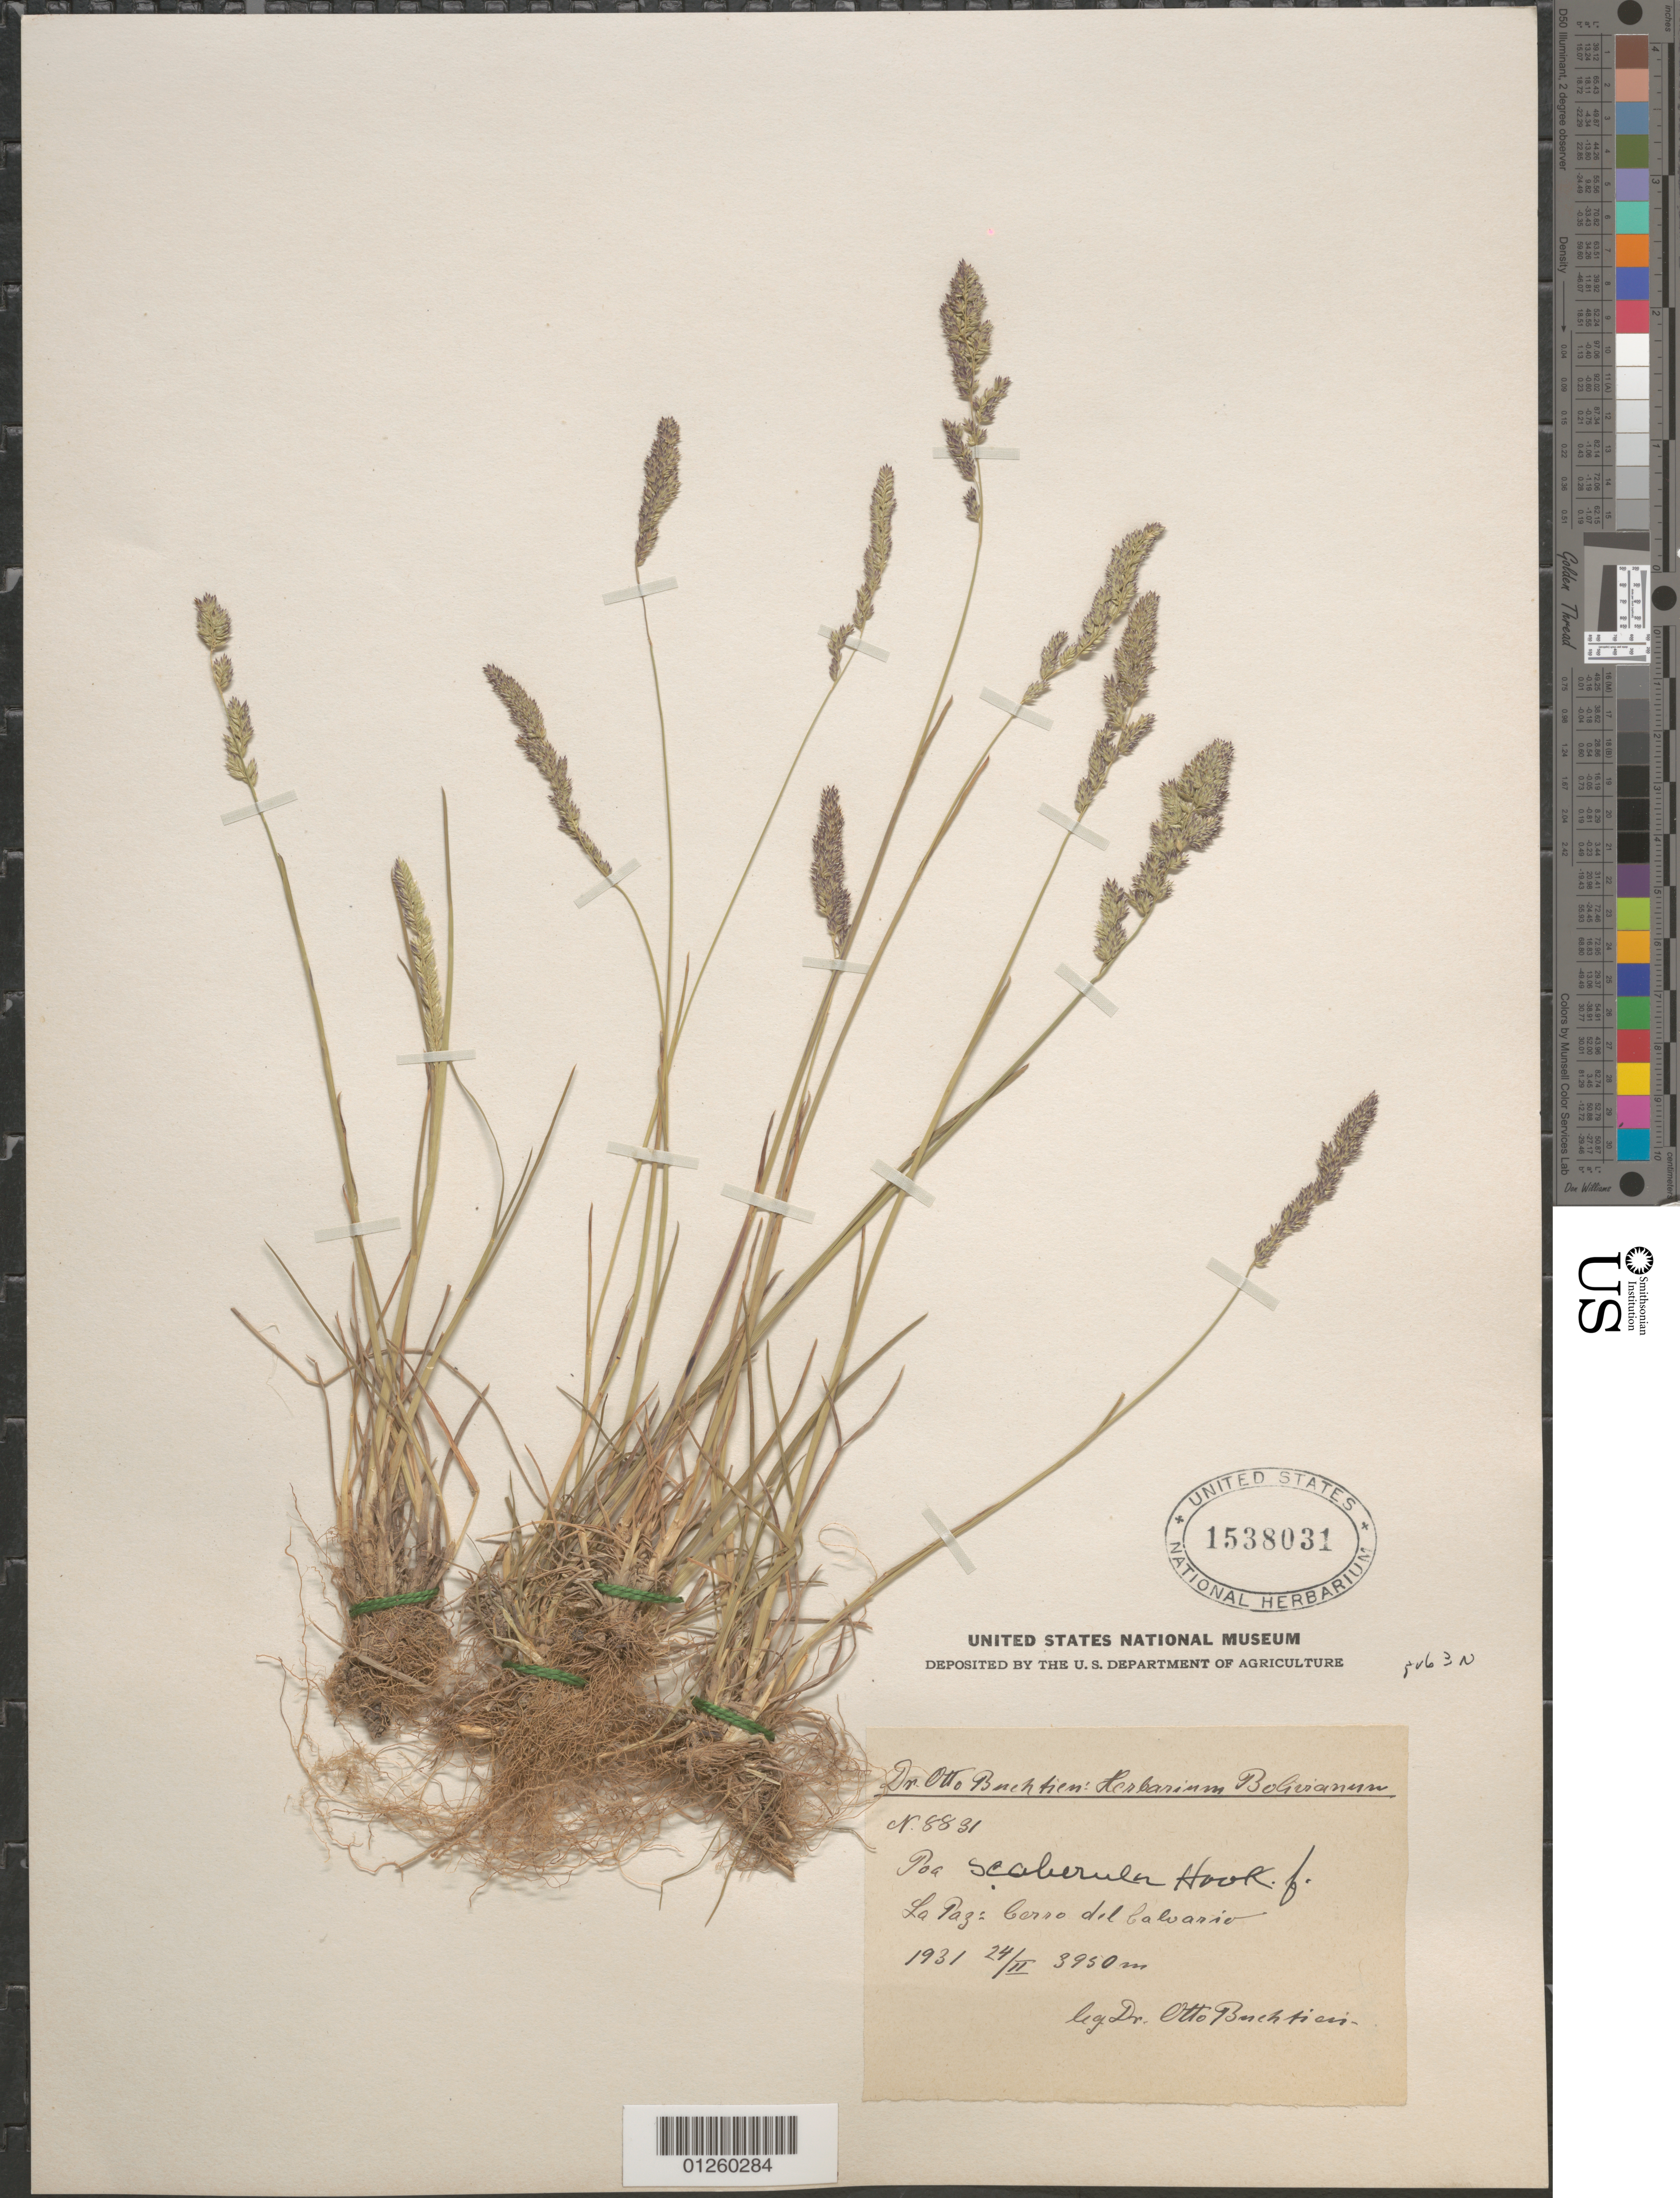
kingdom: Plantae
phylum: Tracheophyta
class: Liliopsida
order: Poales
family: Poaceae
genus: Poa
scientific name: Poa scaberula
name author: Hook. f.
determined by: Soreng, Robert J., Research Associate (BOT), Smithsonian Institution - National Museum of Natural History (UNITED STATES)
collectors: O. Buchtien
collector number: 8831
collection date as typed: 1931 24/II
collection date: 1931-02-24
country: Bolivia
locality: Cerro del Calvario.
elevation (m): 3950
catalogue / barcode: US 1538031